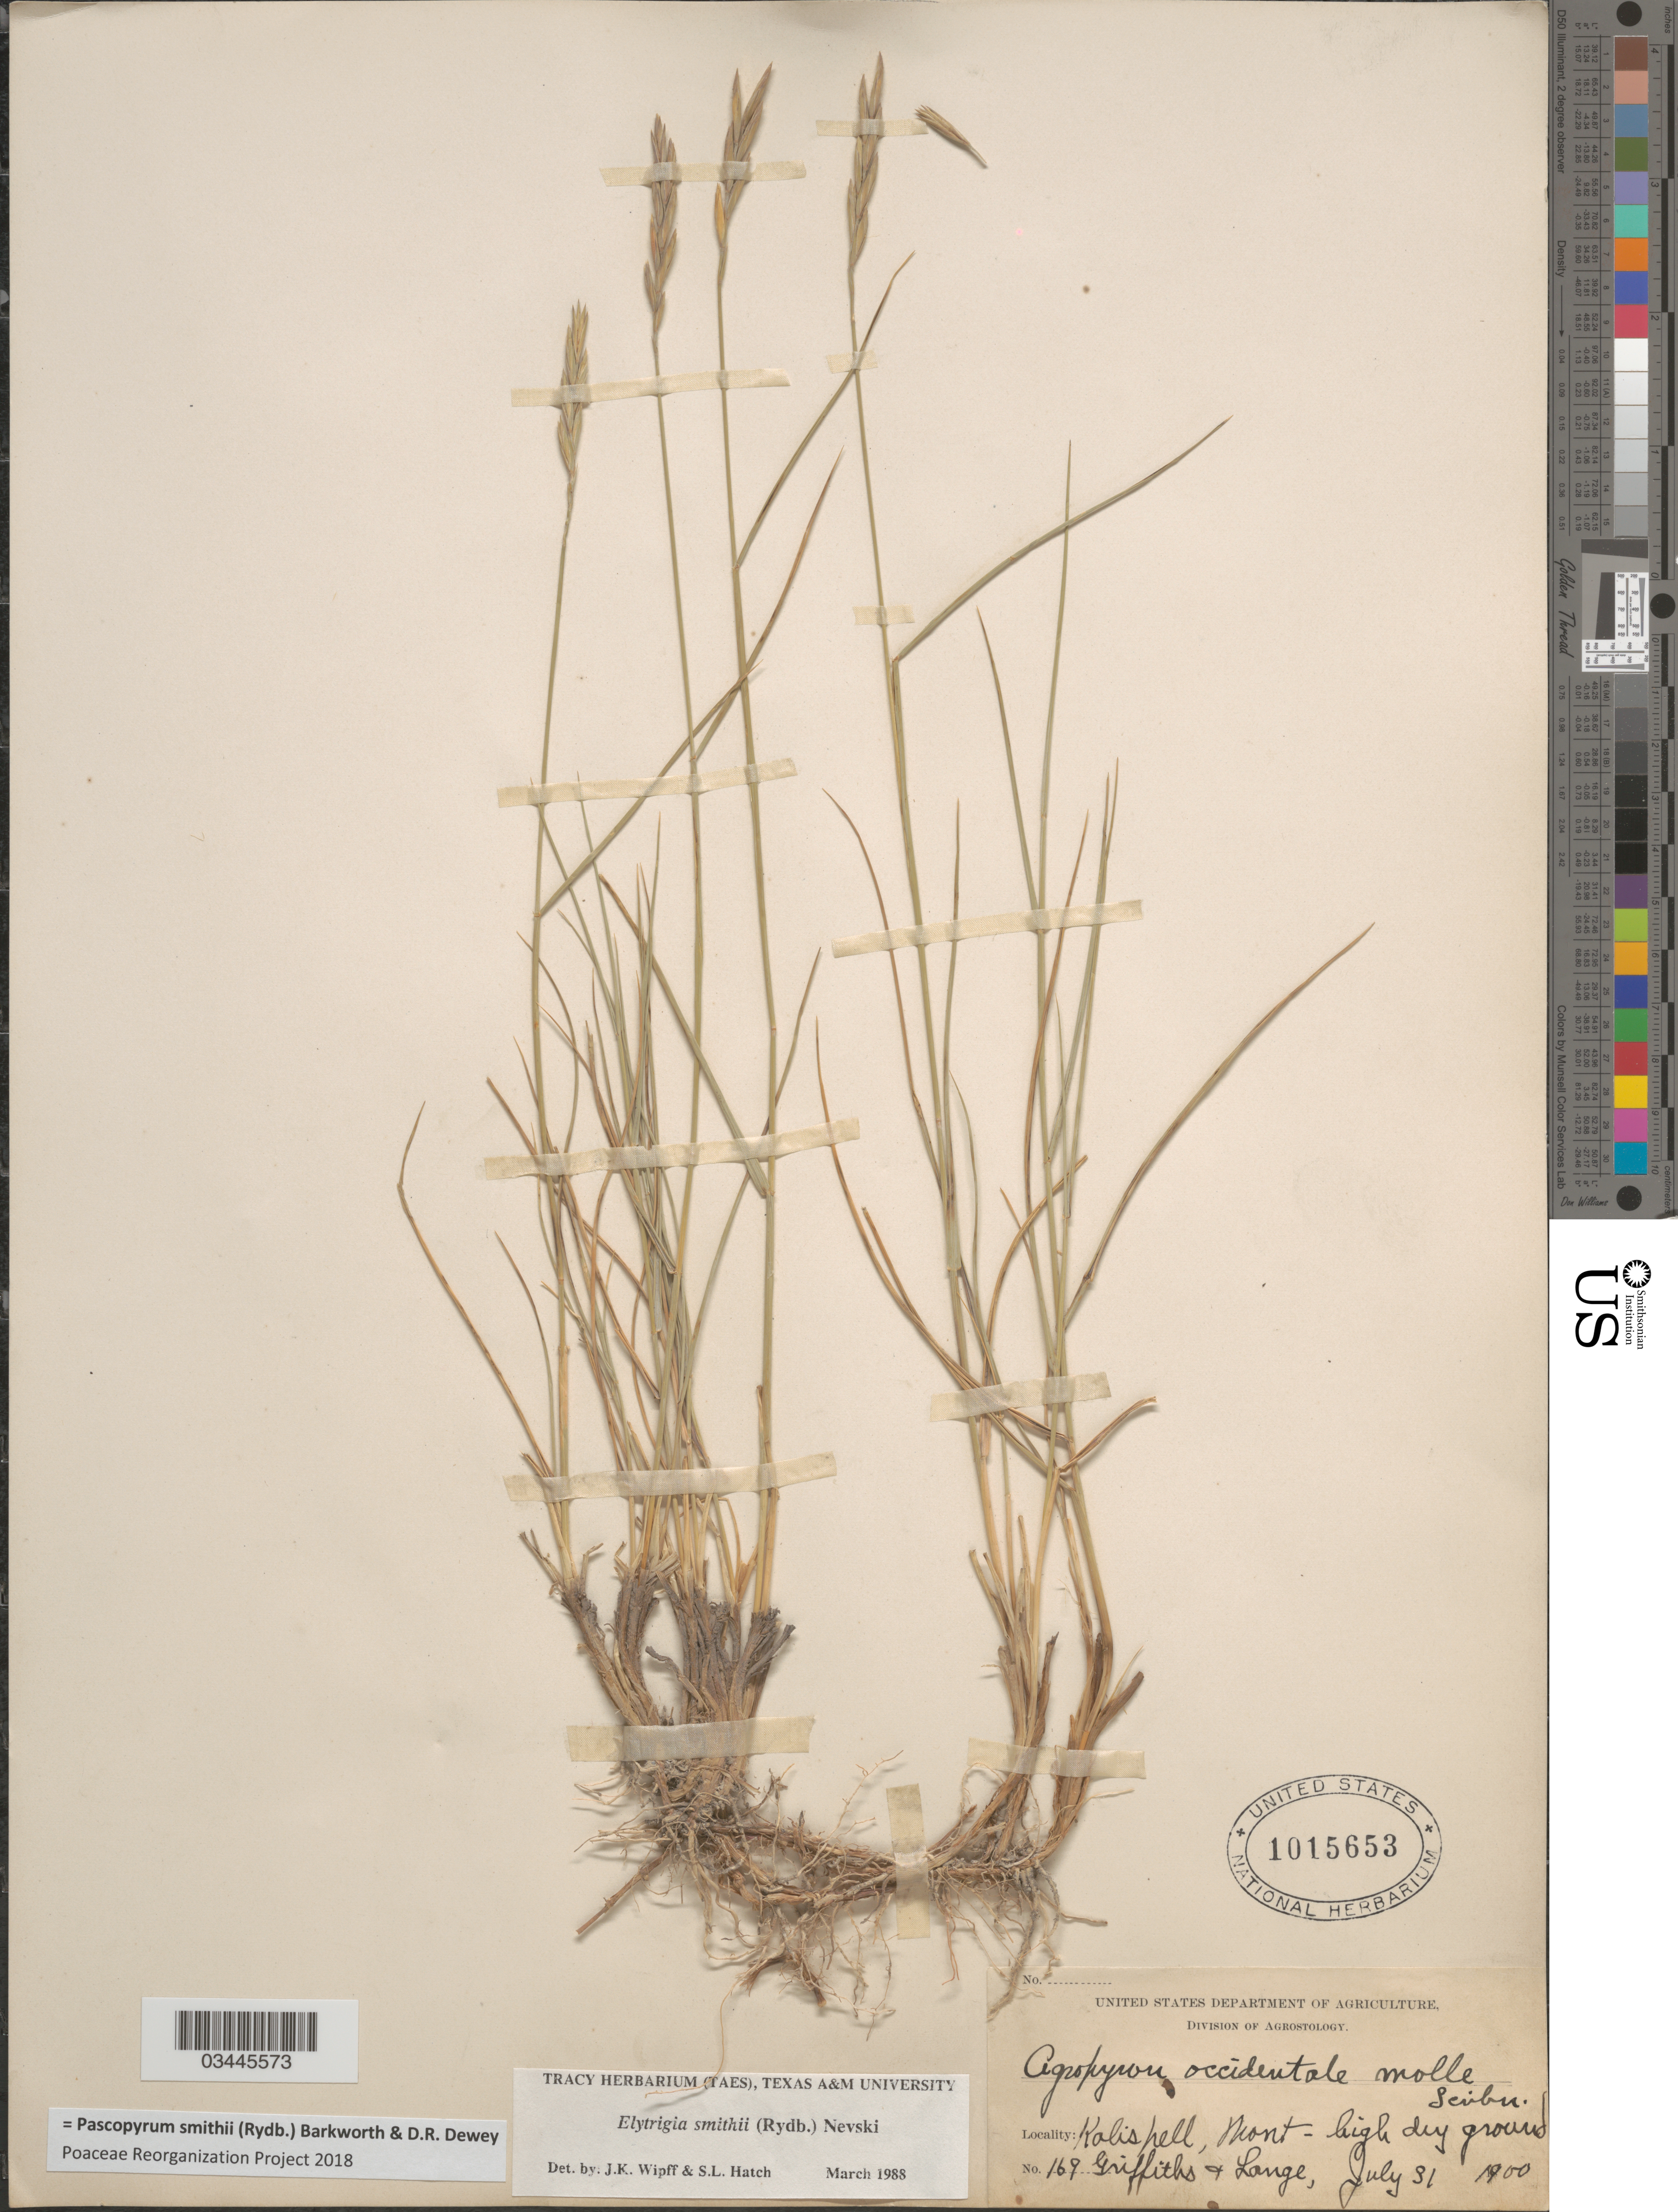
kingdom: Plantae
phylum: Tracheophyta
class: Liliopsida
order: Poales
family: Poaceae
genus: Pascopyrum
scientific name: Pascopyrum smithii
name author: (Rydb.) Barkworth & Dewey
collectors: -- Griffiths & -- Lange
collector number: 169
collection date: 1900-07-31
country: United States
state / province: Montana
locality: Kolispell.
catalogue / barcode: US 1015653